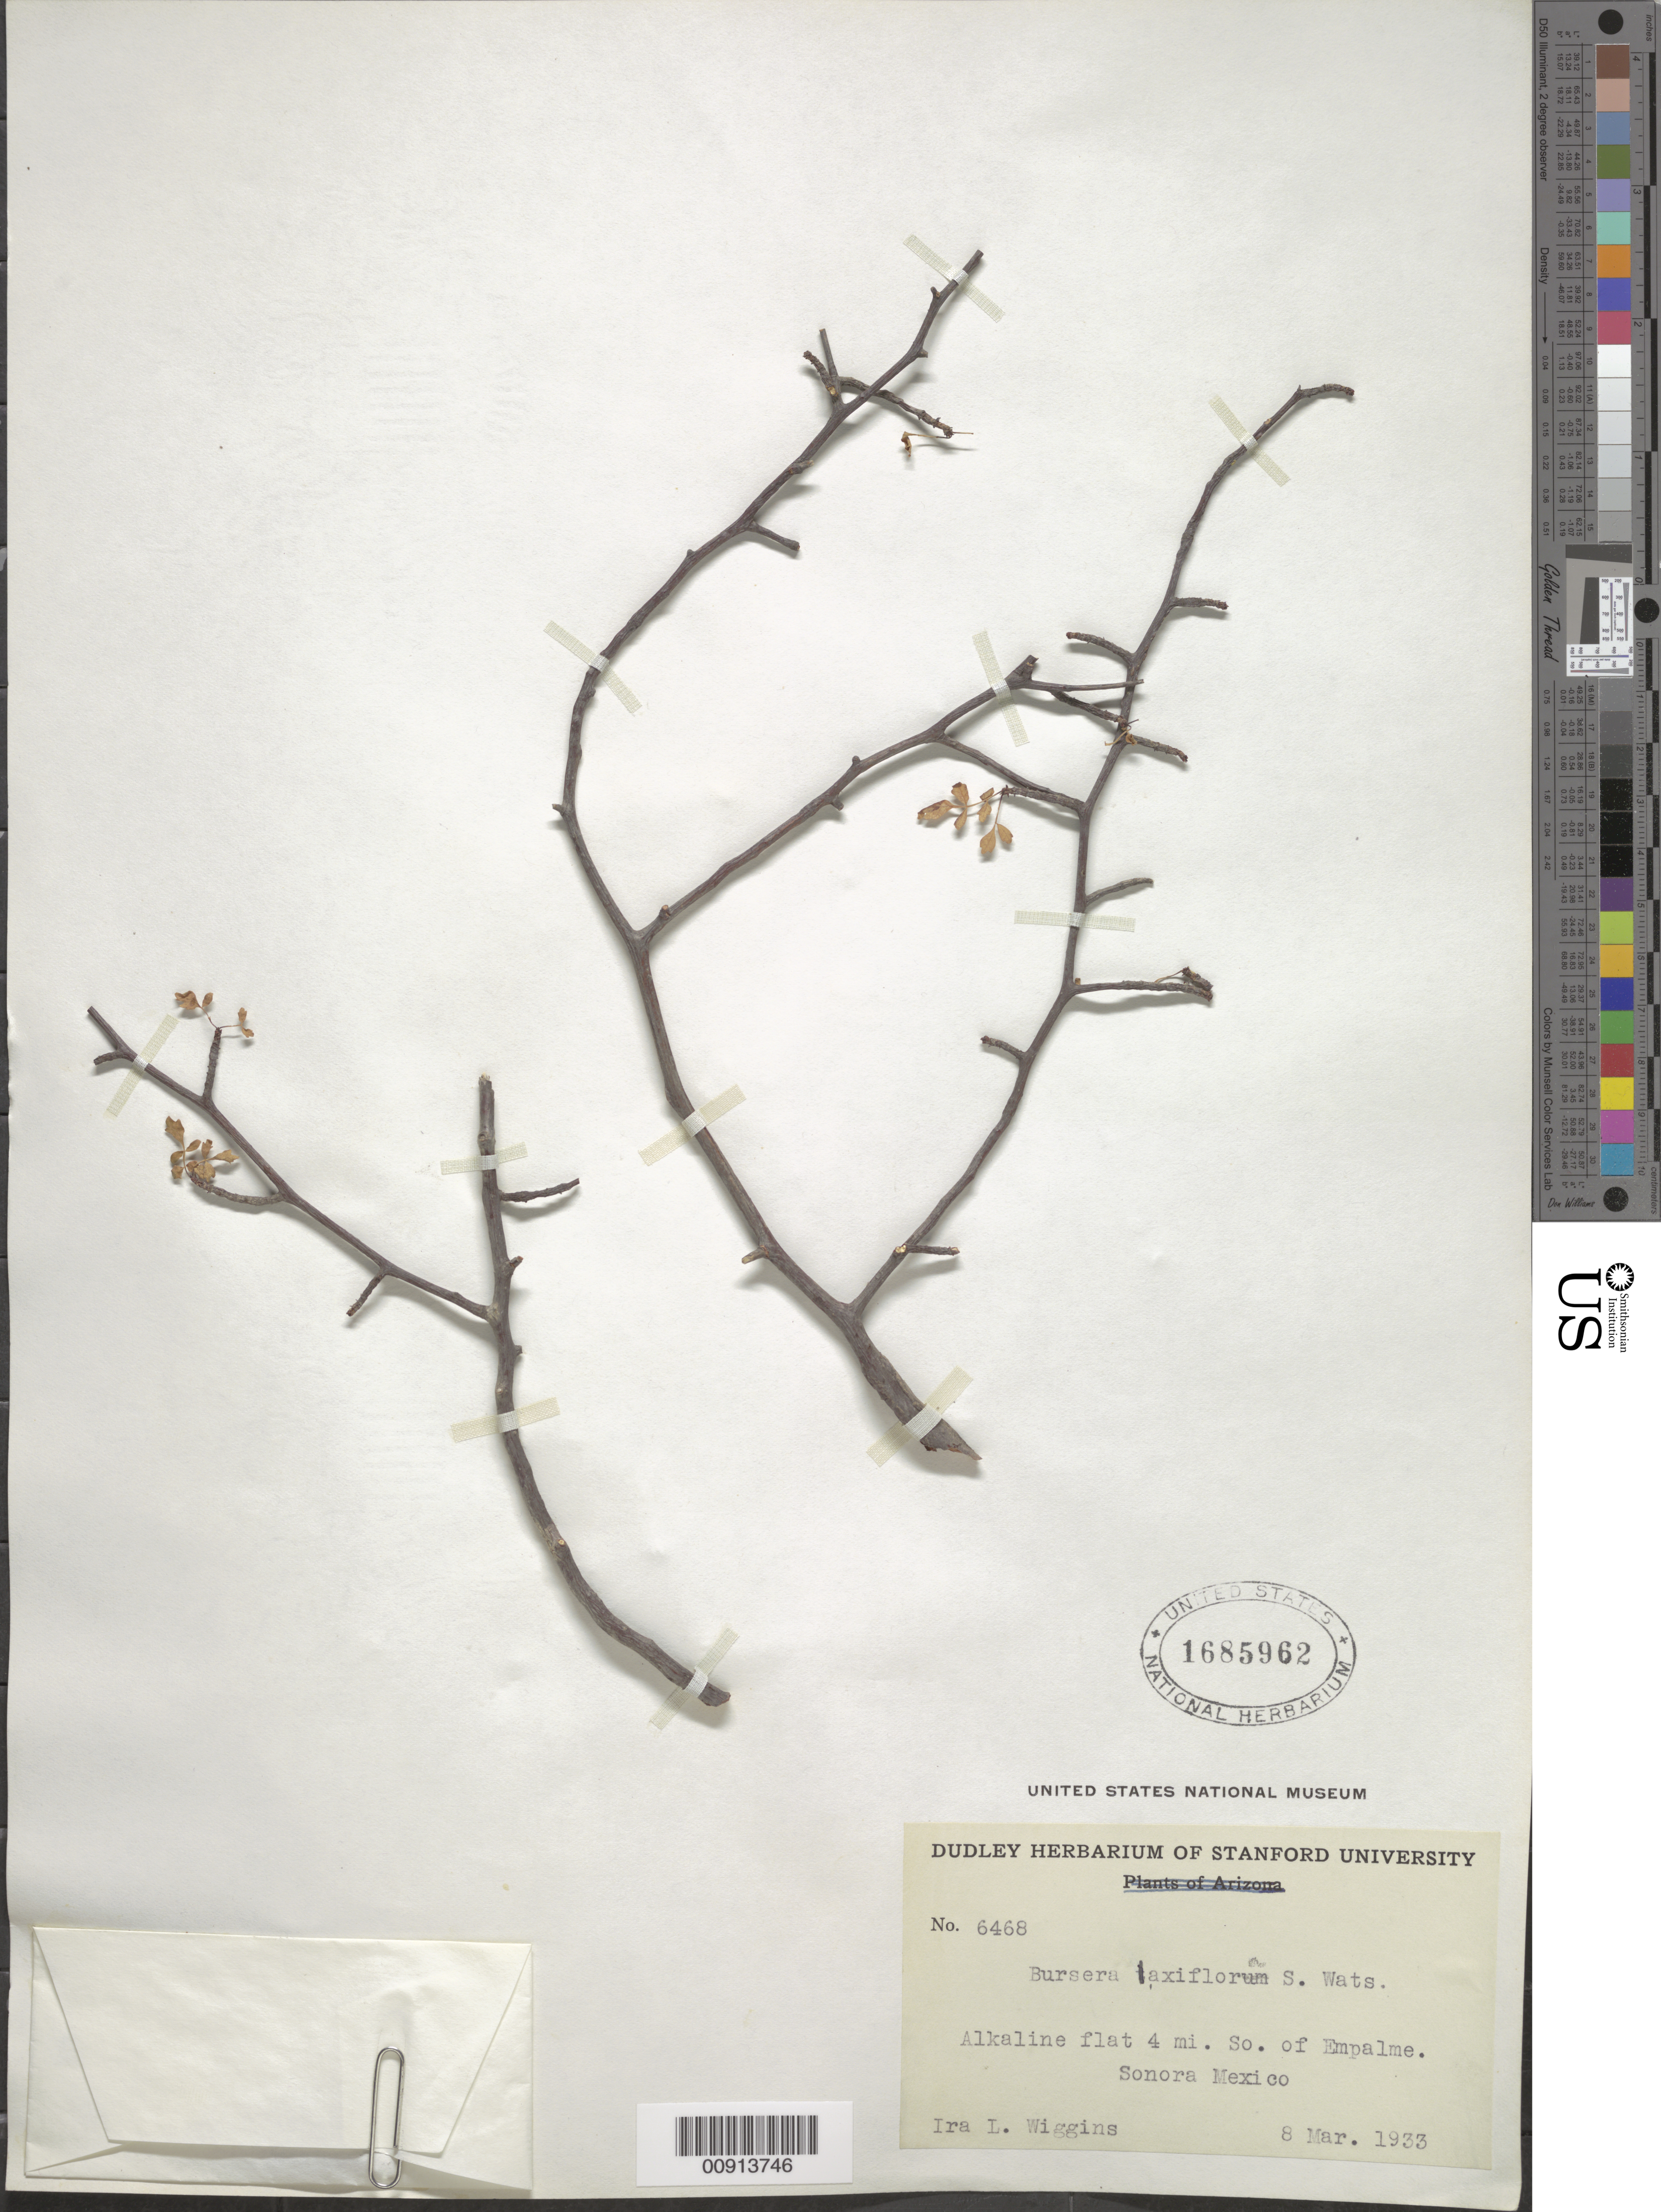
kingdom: Plantae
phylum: Tracheophyta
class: Magnoliopsida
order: Sapindales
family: Burseraceae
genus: Bursera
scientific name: Bursera laxiflora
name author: S. Watson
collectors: I. L. Wiggins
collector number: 6468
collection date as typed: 08 Mar 1933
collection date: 1933-03-08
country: Mexico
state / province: Sonora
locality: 4 mi. So. of Empalme, Sonora.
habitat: Alkaline flat.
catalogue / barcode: US 1685962